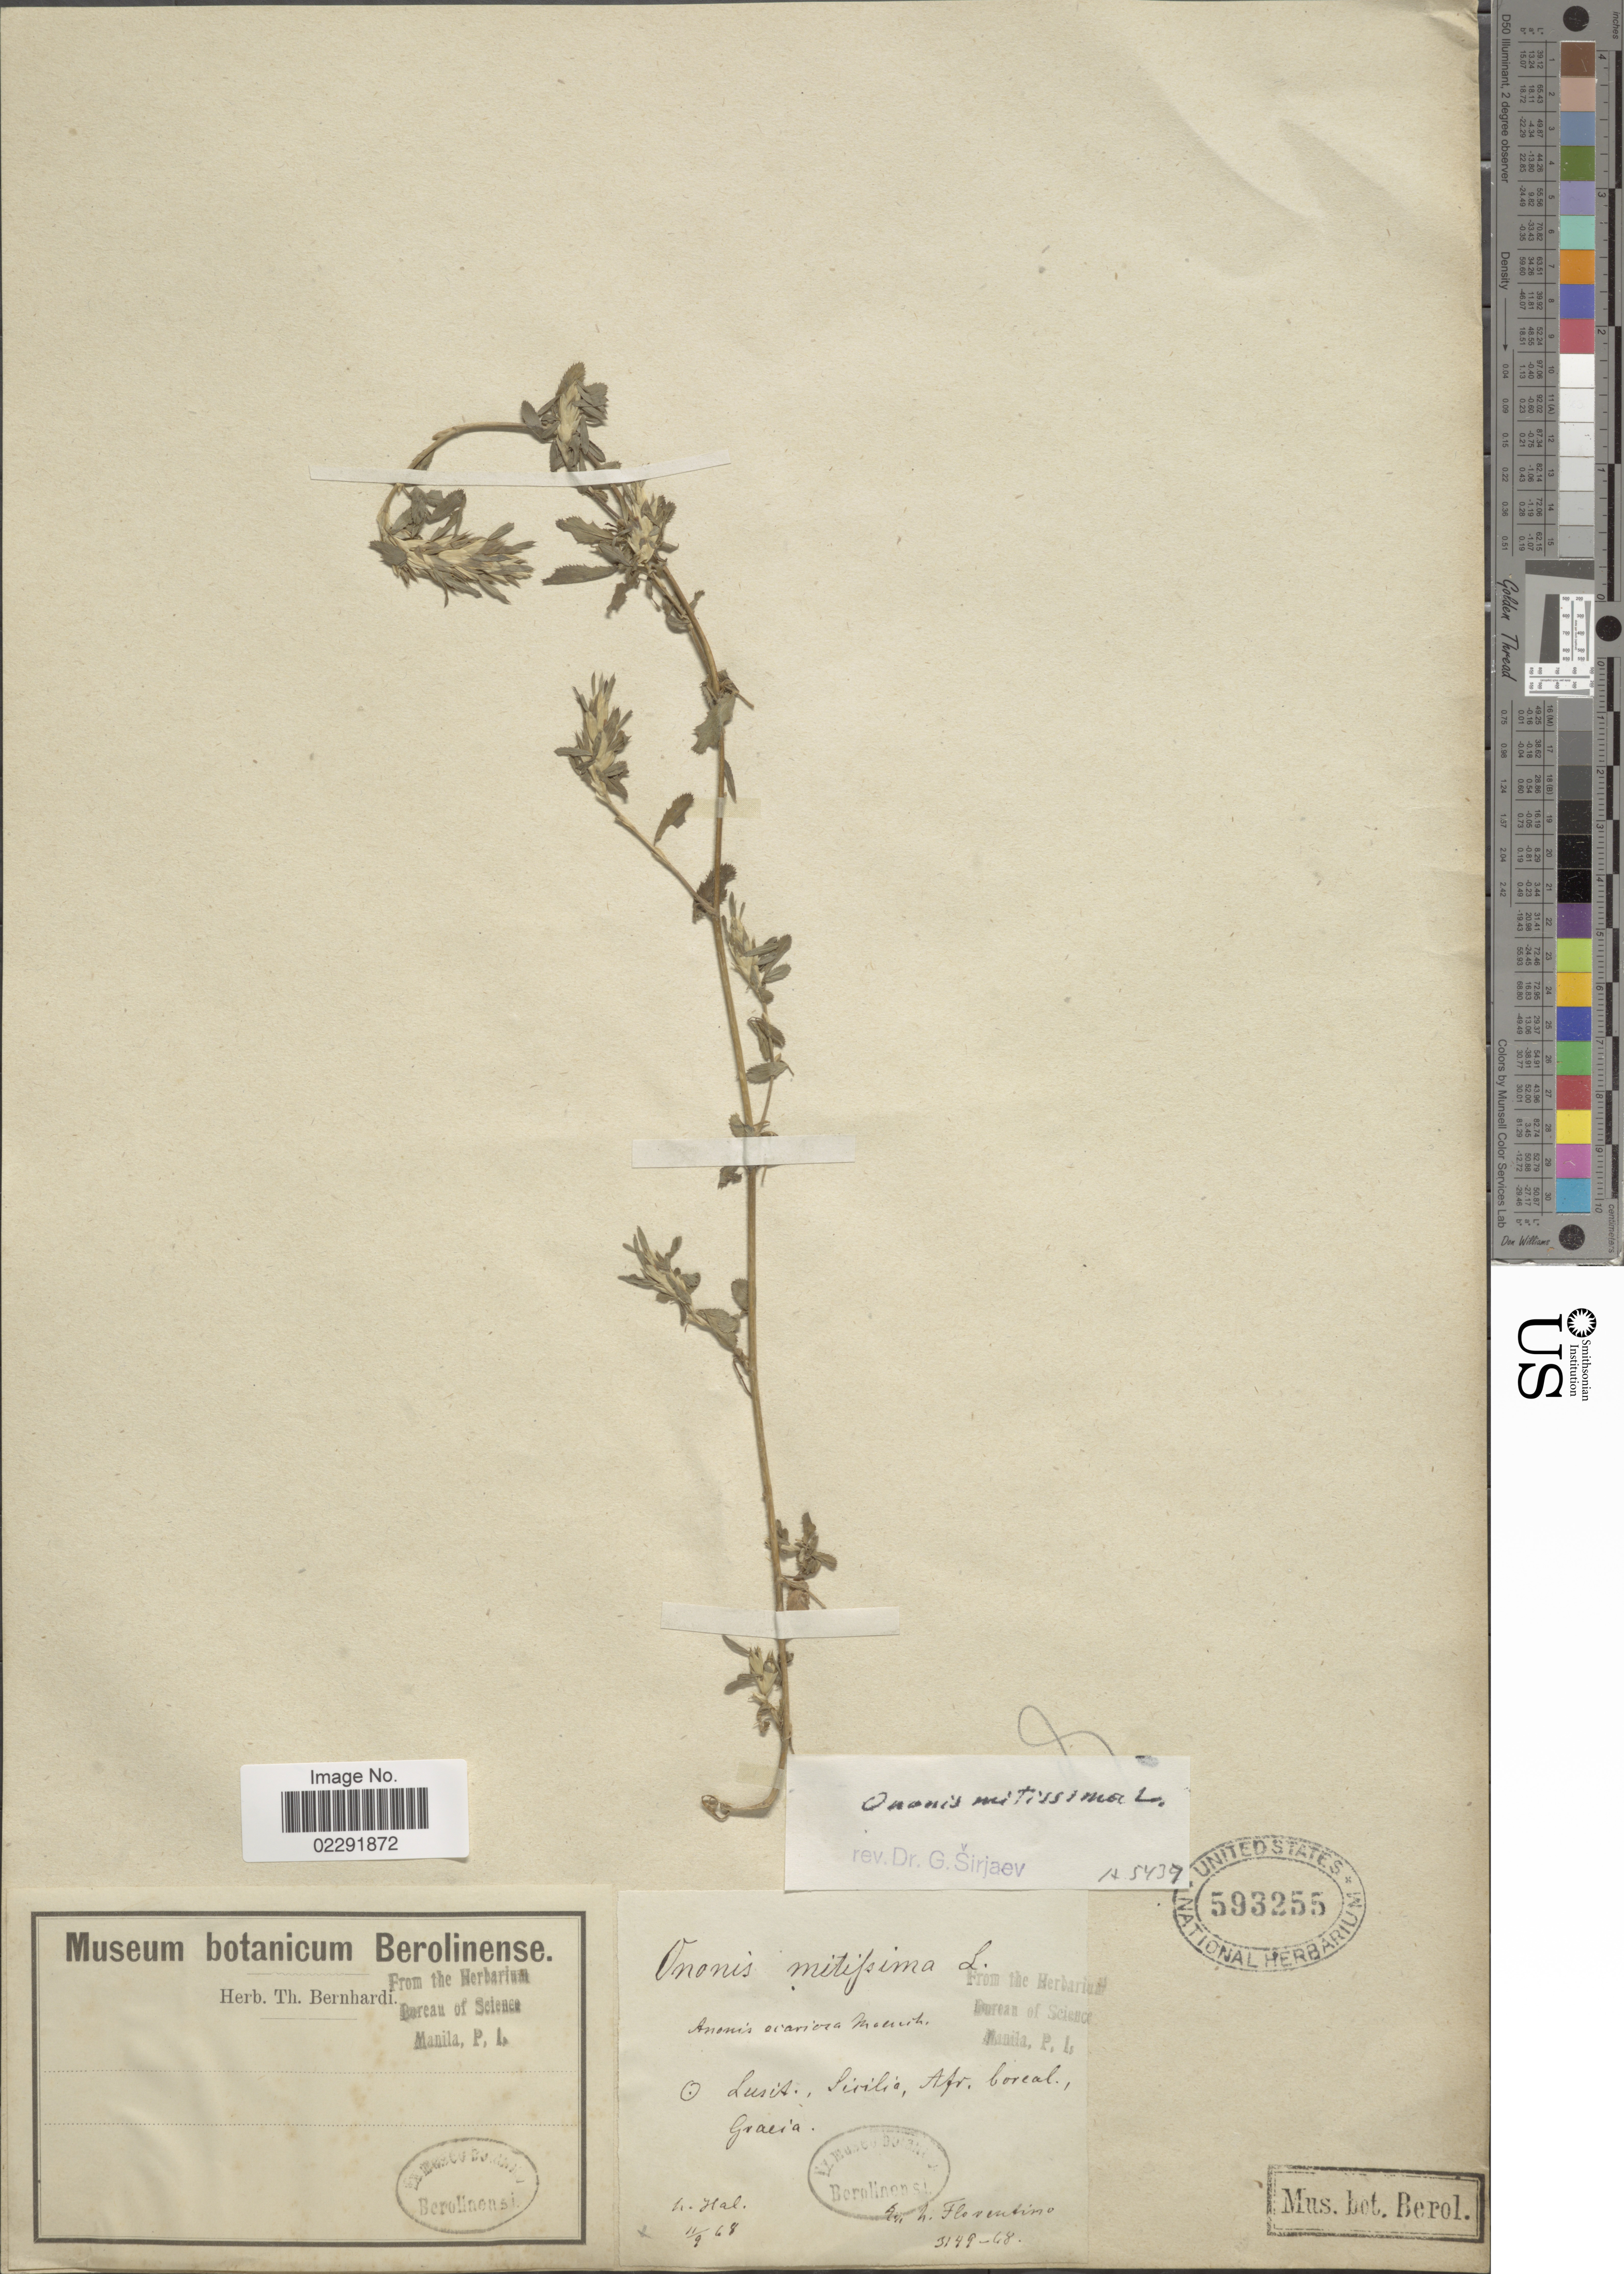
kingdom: Plantae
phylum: Tracheophyta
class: Magnoliopsida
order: Fabales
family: Fabaceae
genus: Ononis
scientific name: Ononis mitissima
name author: L.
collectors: H. Hal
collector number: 3149-68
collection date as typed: Transcribed d/m/y: 11/9/68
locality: Lusit., Sicilia, Afr. boreal., Graeia. [interpreted]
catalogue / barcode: US 593255